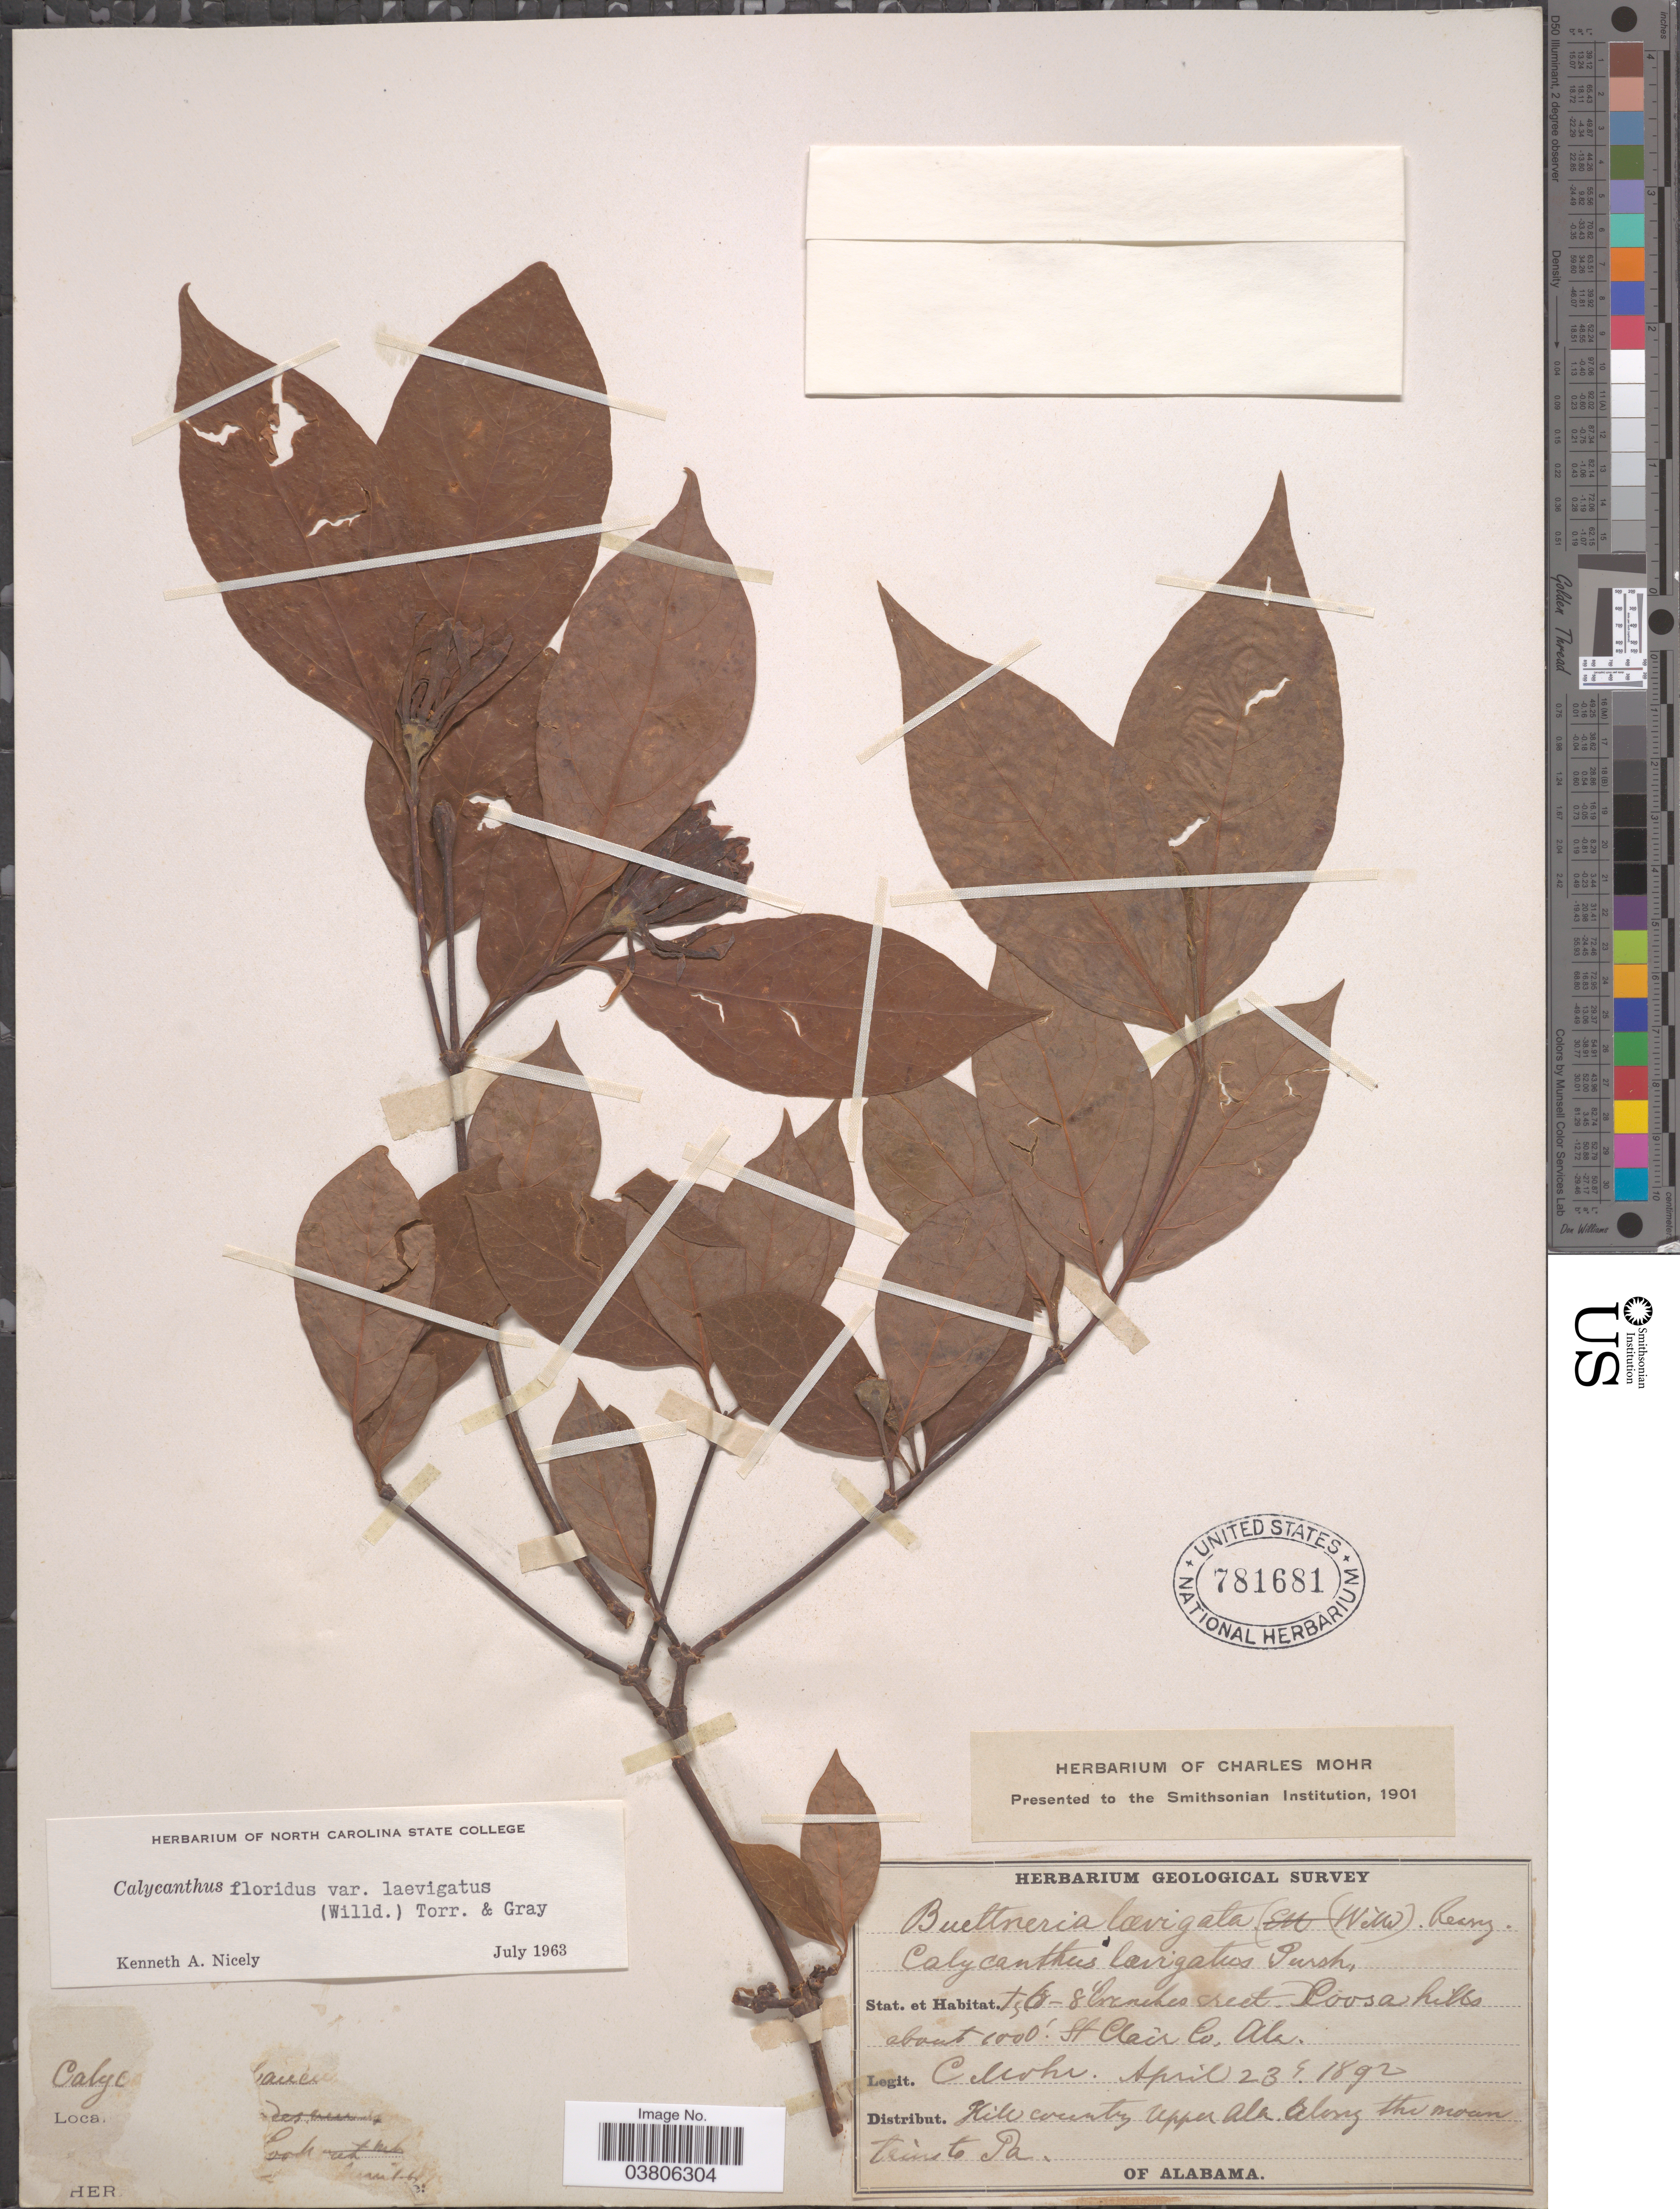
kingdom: Plantae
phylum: Tracheophyta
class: Magnoliopsida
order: Laurales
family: Calycanthaceae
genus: Calycanthus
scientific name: Calycanthus floridus var. laevigatus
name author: (Willd.) Torr. & A. Gray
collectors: Mohr, C. T. (herbarium)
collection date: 1892-04-23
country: United States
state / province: Alabama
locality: Coosa hills. St Clair Co. Hill country Upper Ala. Along the mountains to Pa.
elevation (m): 305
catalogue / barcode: US 781681